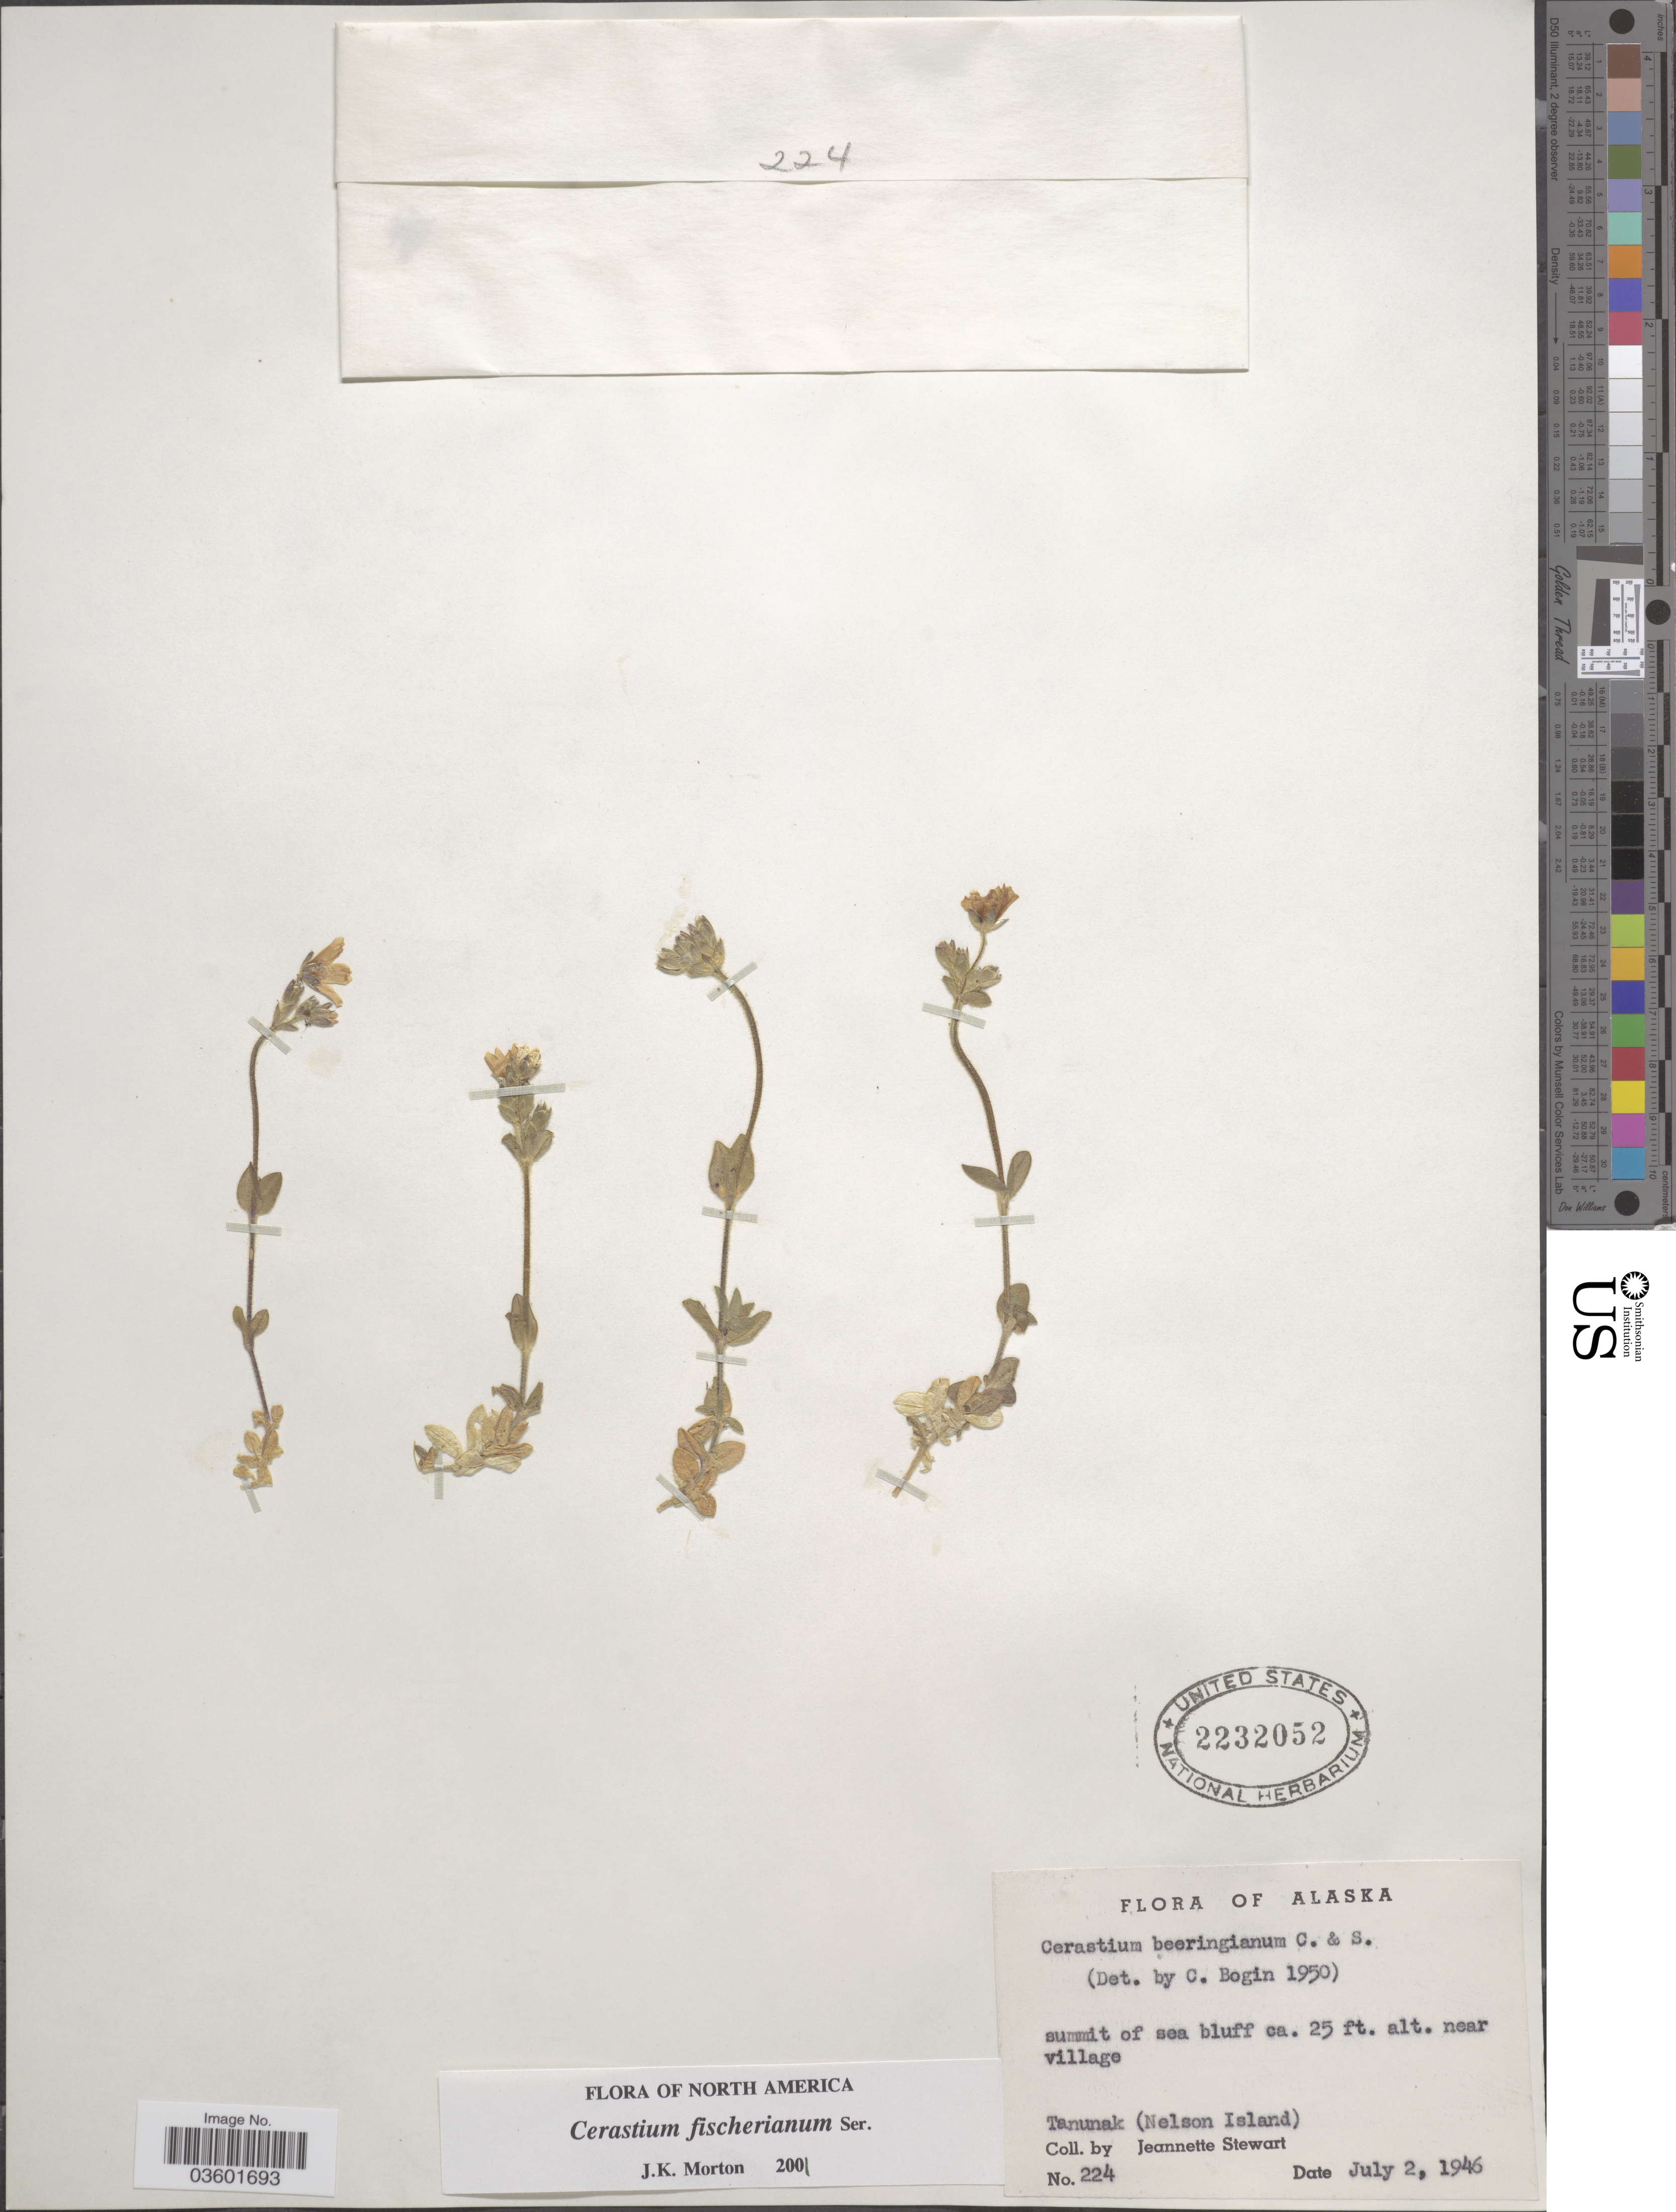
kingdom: Plantae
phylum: Tracheophyta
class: Magnoliopsida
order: Caryophyllales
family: Caryophyllaceae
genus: Cerastium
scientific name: Cerastium fischerianum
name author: Ser.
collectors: J. Stewart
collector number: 224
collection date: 1946-07-02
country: United States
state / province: Alaska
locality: Summit of sea bluff, near village Tanunak (Nelson Island).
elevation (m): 8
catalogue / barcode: US 2232052